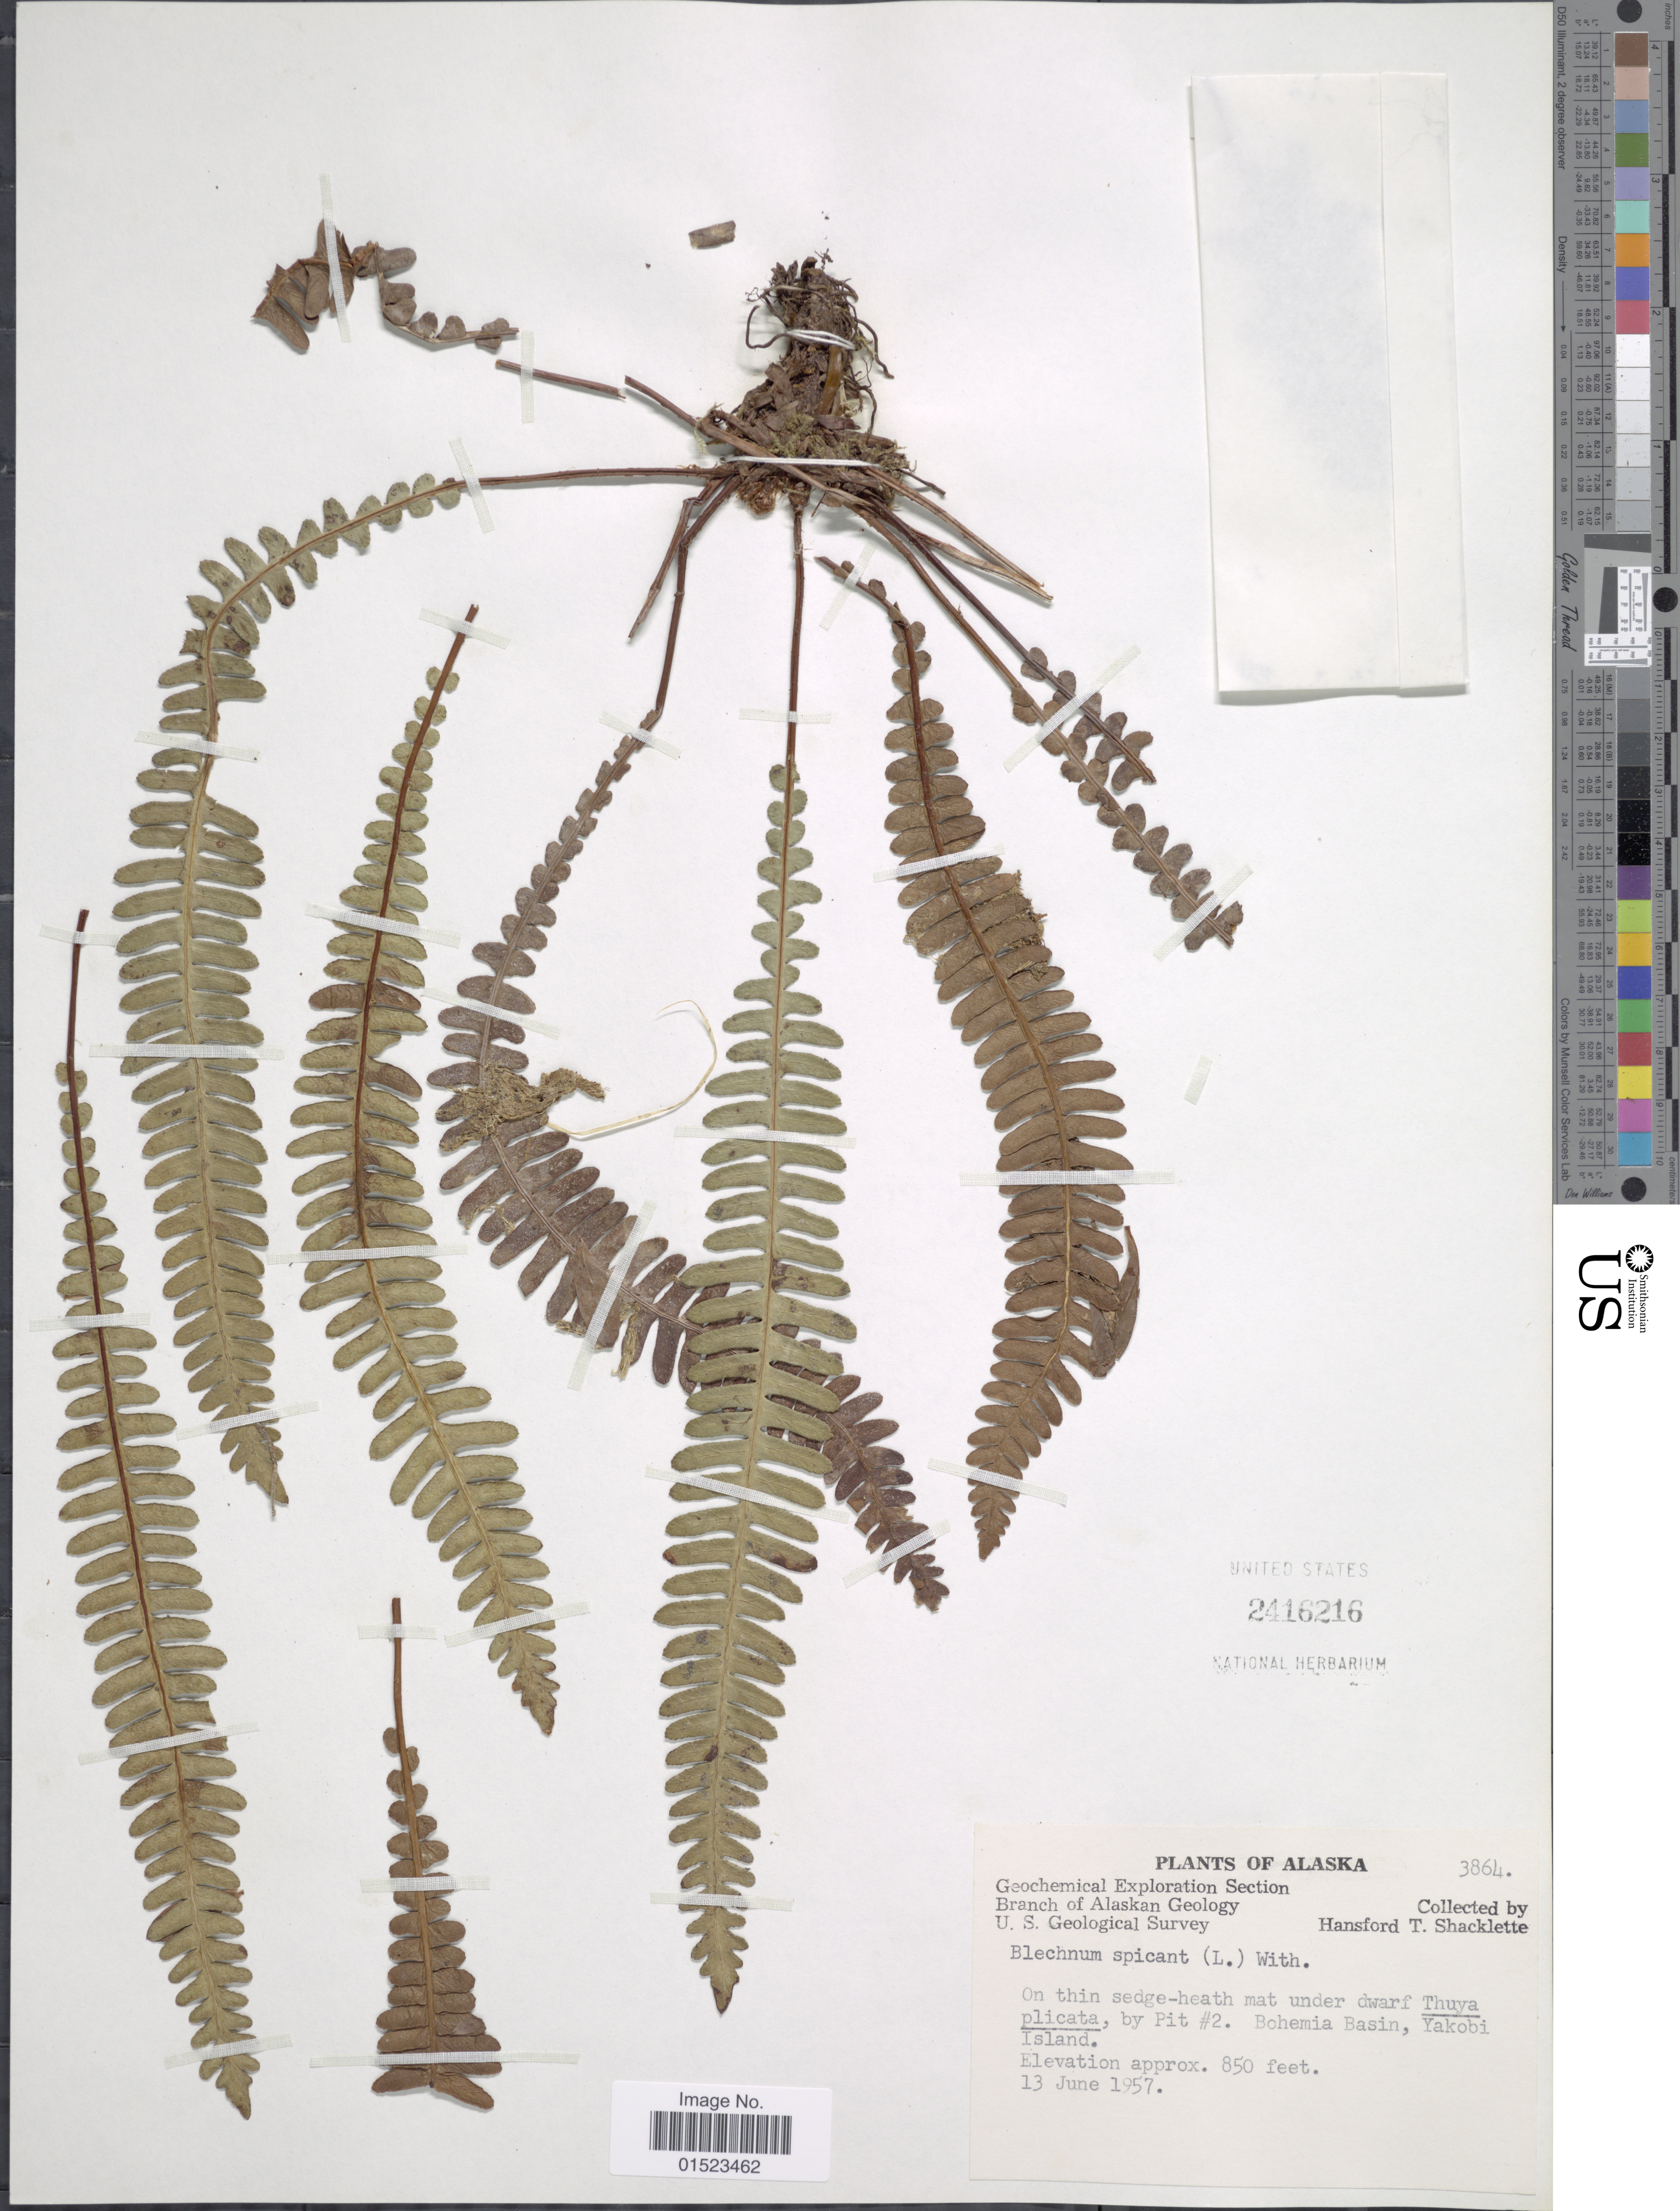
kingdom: Plantae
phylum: Tracheophyta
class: Polypodiopsida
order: Polypodiales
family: Blechnaceae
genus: Blechnum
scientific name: Blechnum spicant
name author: (L.) Sm.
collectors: H. Shacklette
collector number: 3864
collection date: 1957-06-13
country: United States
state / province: Alaska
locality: Bohemia Basin, Yakobi Island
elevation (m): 259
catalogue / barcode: US 2416216